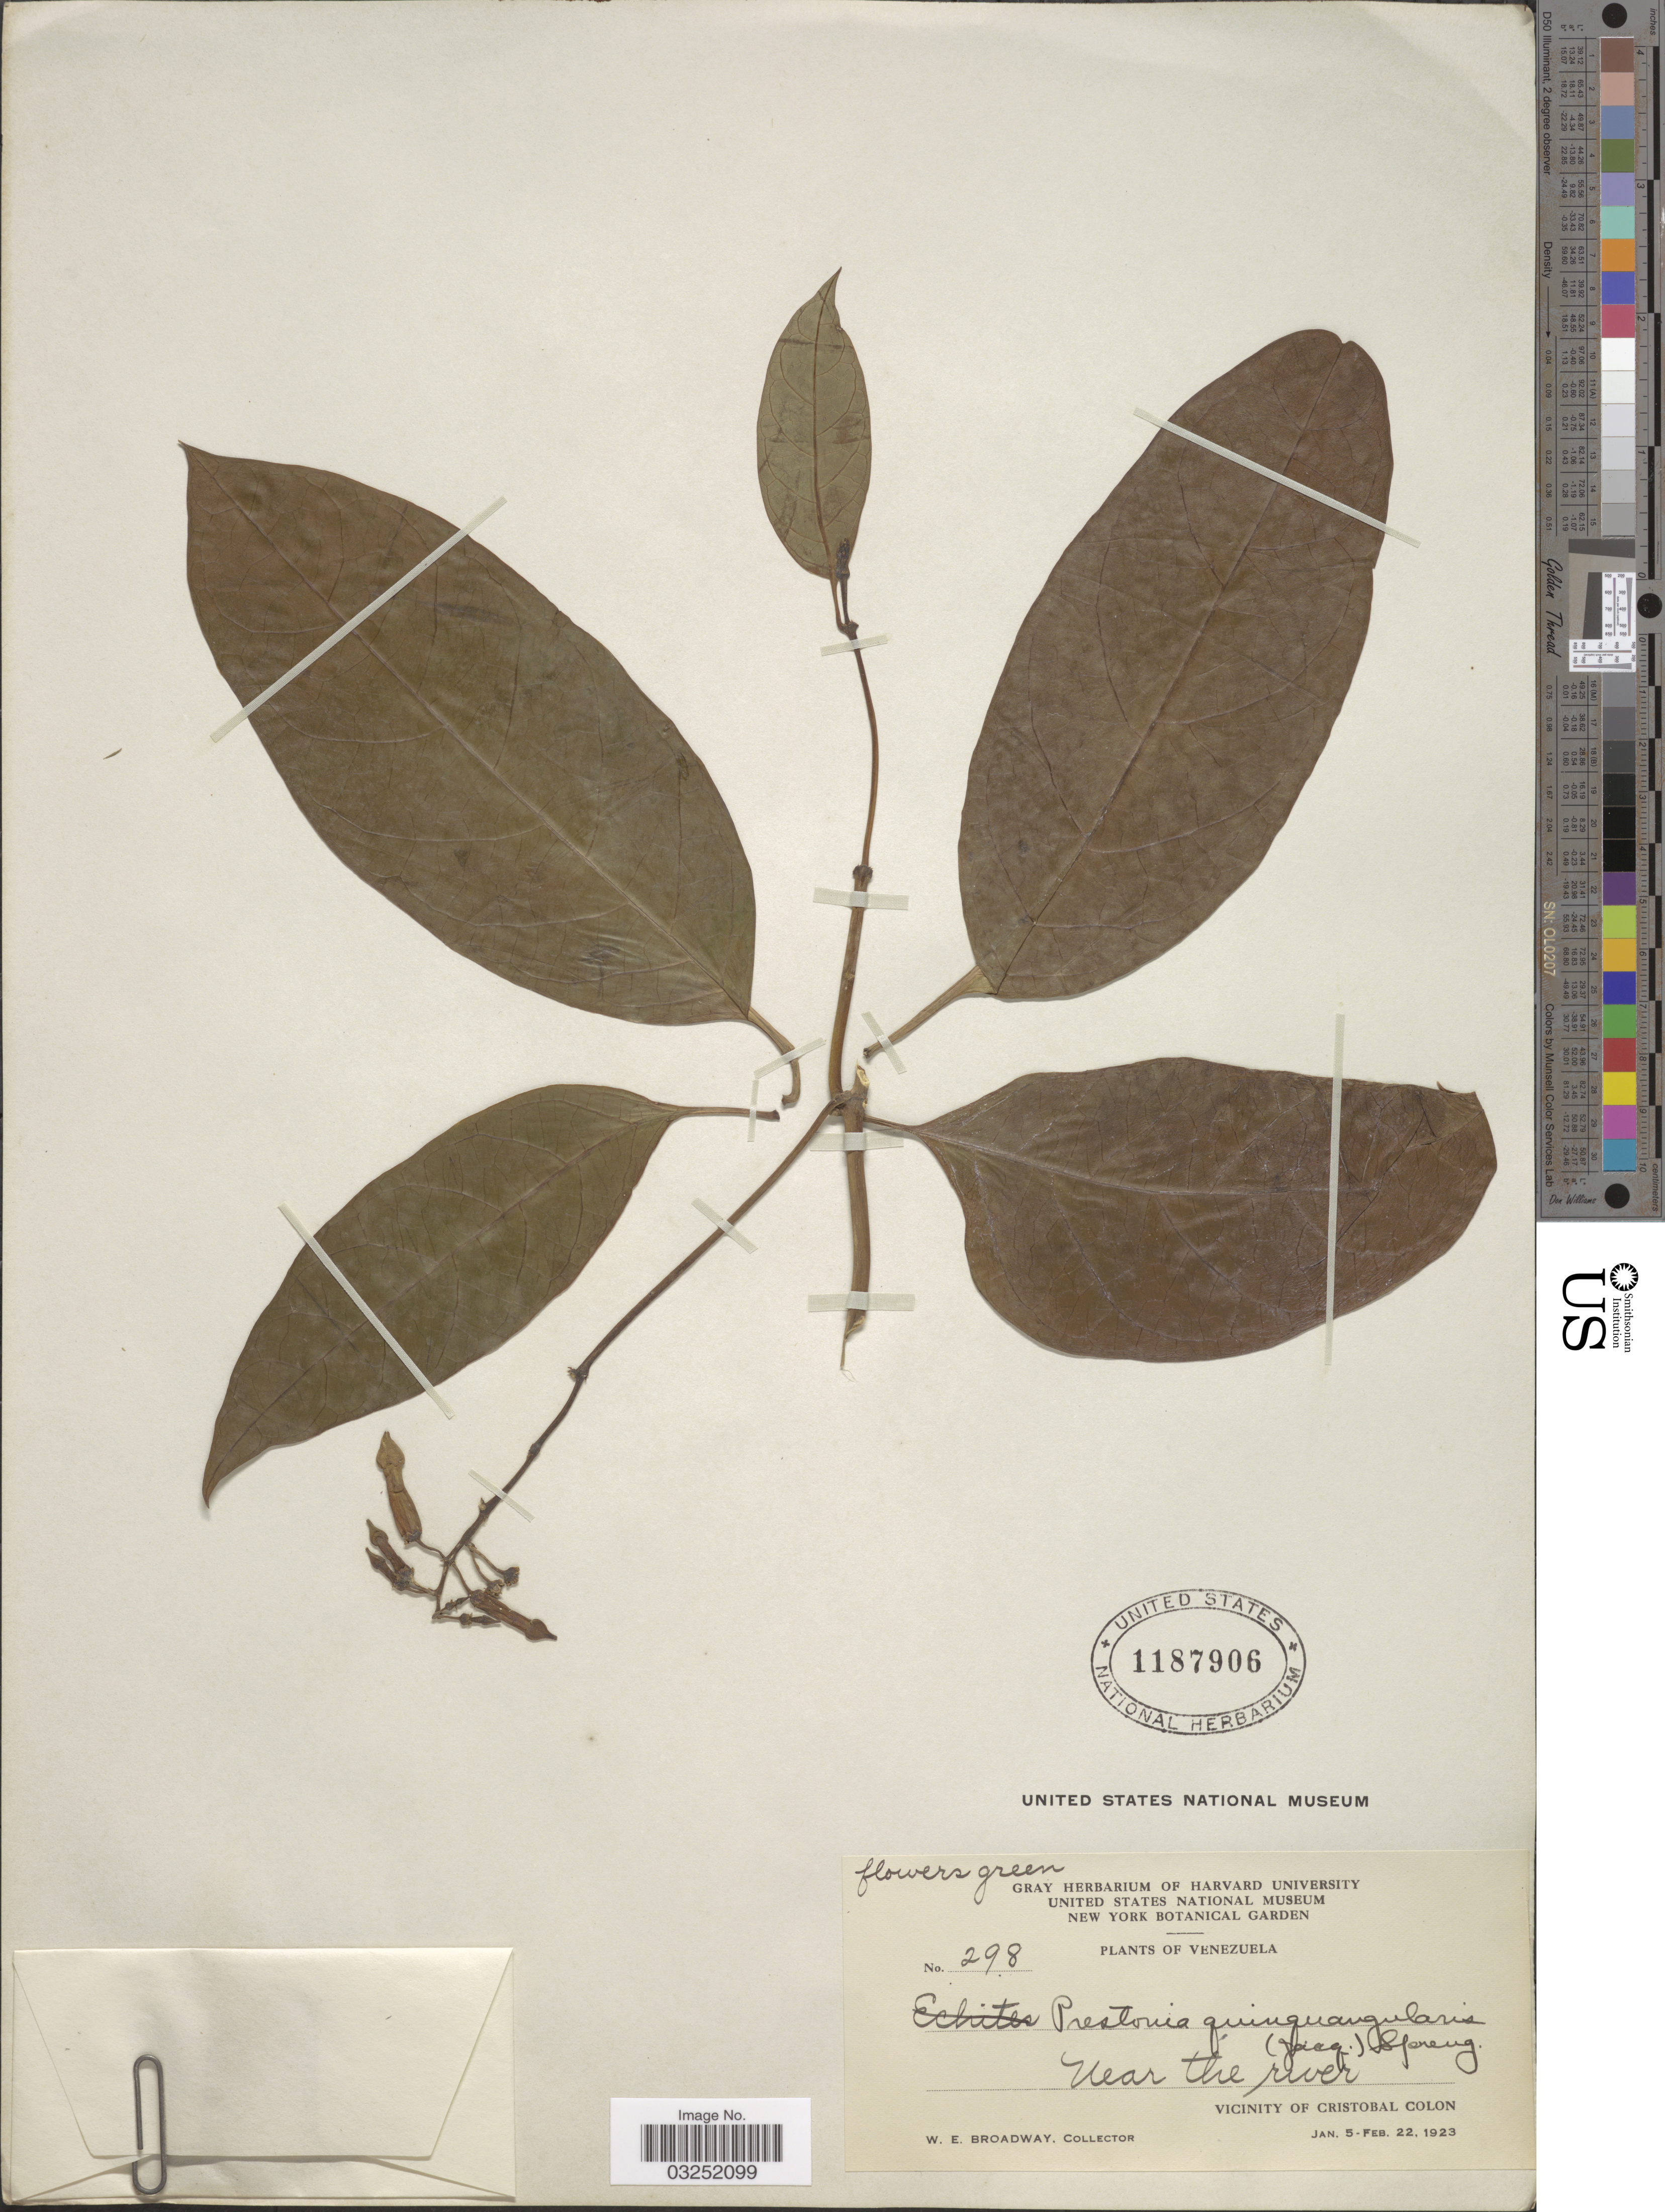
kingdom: Plantae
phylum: Tracheophyta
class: Magnoliopsida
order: Gentianales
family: Apocynaceae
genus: Prestonia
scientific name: Prestonia quinquangularis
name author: (Jacq.) Spreng.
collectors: W. E. Broadway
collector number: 298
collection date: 1923-01-05/1923-02-22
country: Venezuela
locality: Near the river, Vicinity of Cristobal Colon.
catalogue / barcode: US 1187906